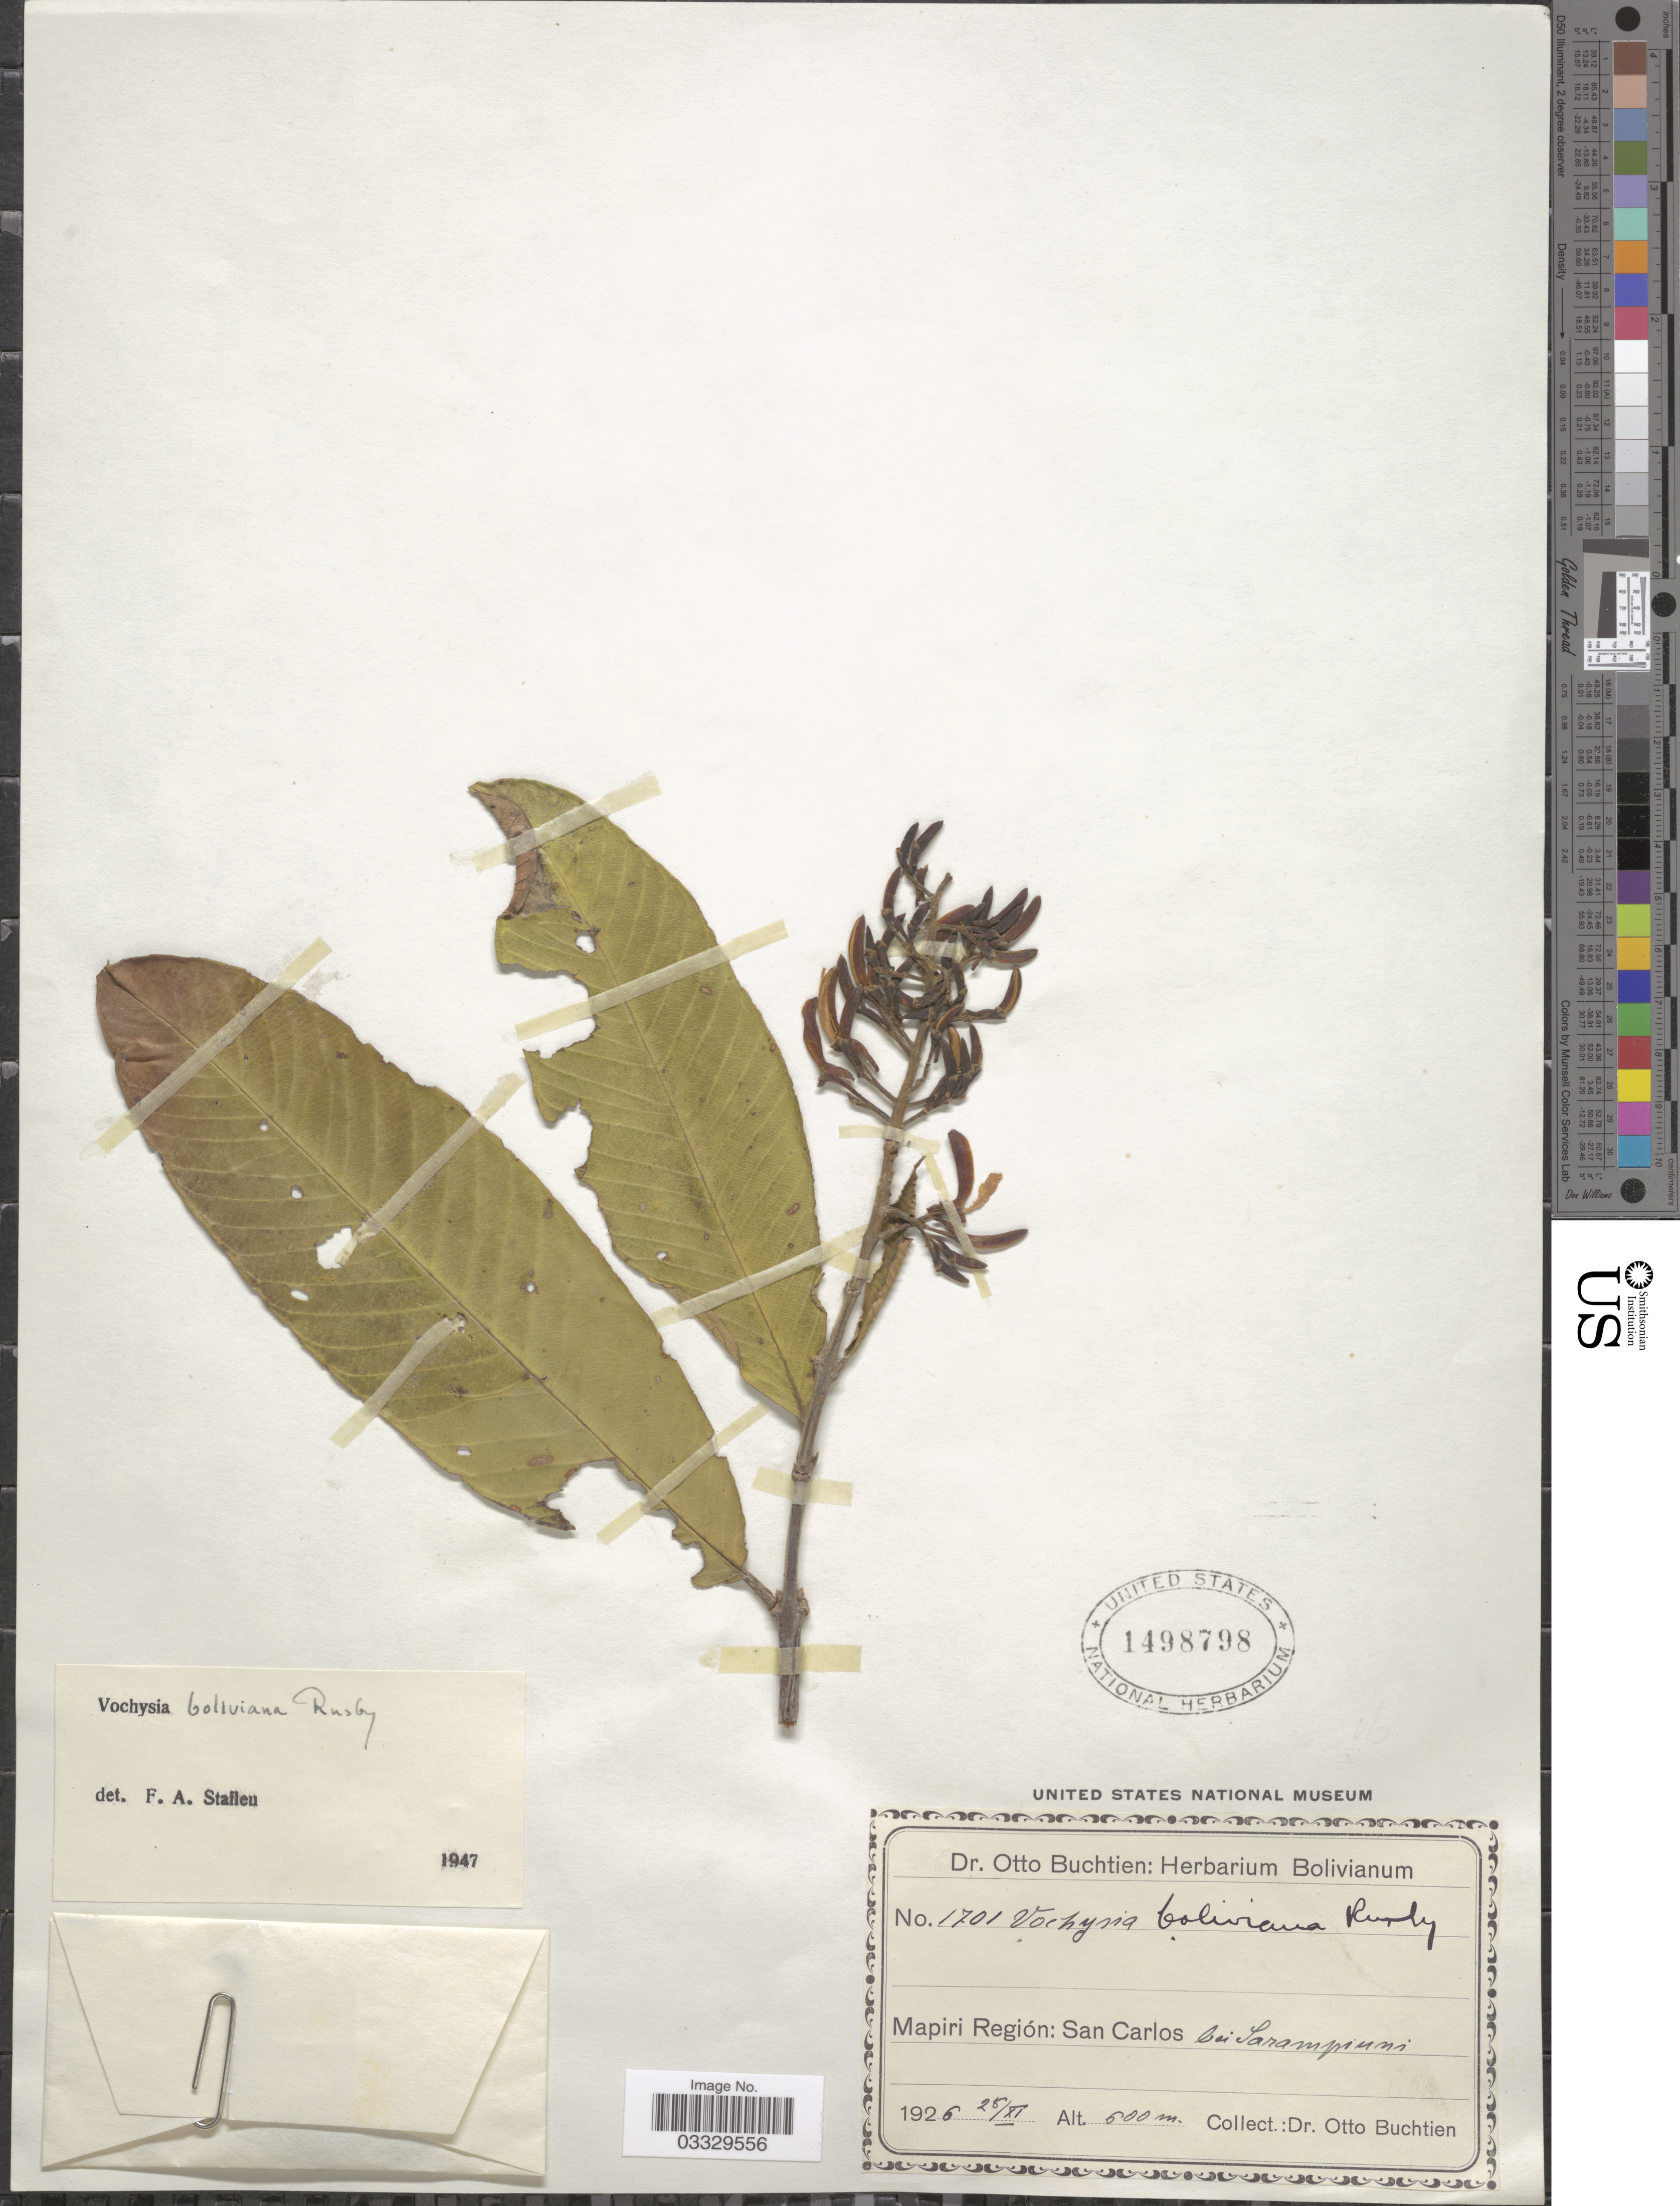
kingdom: Plantae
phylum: Tracheophyta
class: Magnoliopsida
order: Myrtales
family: Vochysiaceae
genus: Vochysia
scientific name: Vochysia boliviana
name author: Rusby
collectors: O. Buchtien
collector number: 1701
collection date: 1926-11-28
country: Bolivia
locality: Mapiri Región: San Carlos bei Sarampiuni.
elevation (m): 500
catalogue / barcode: US 1498798